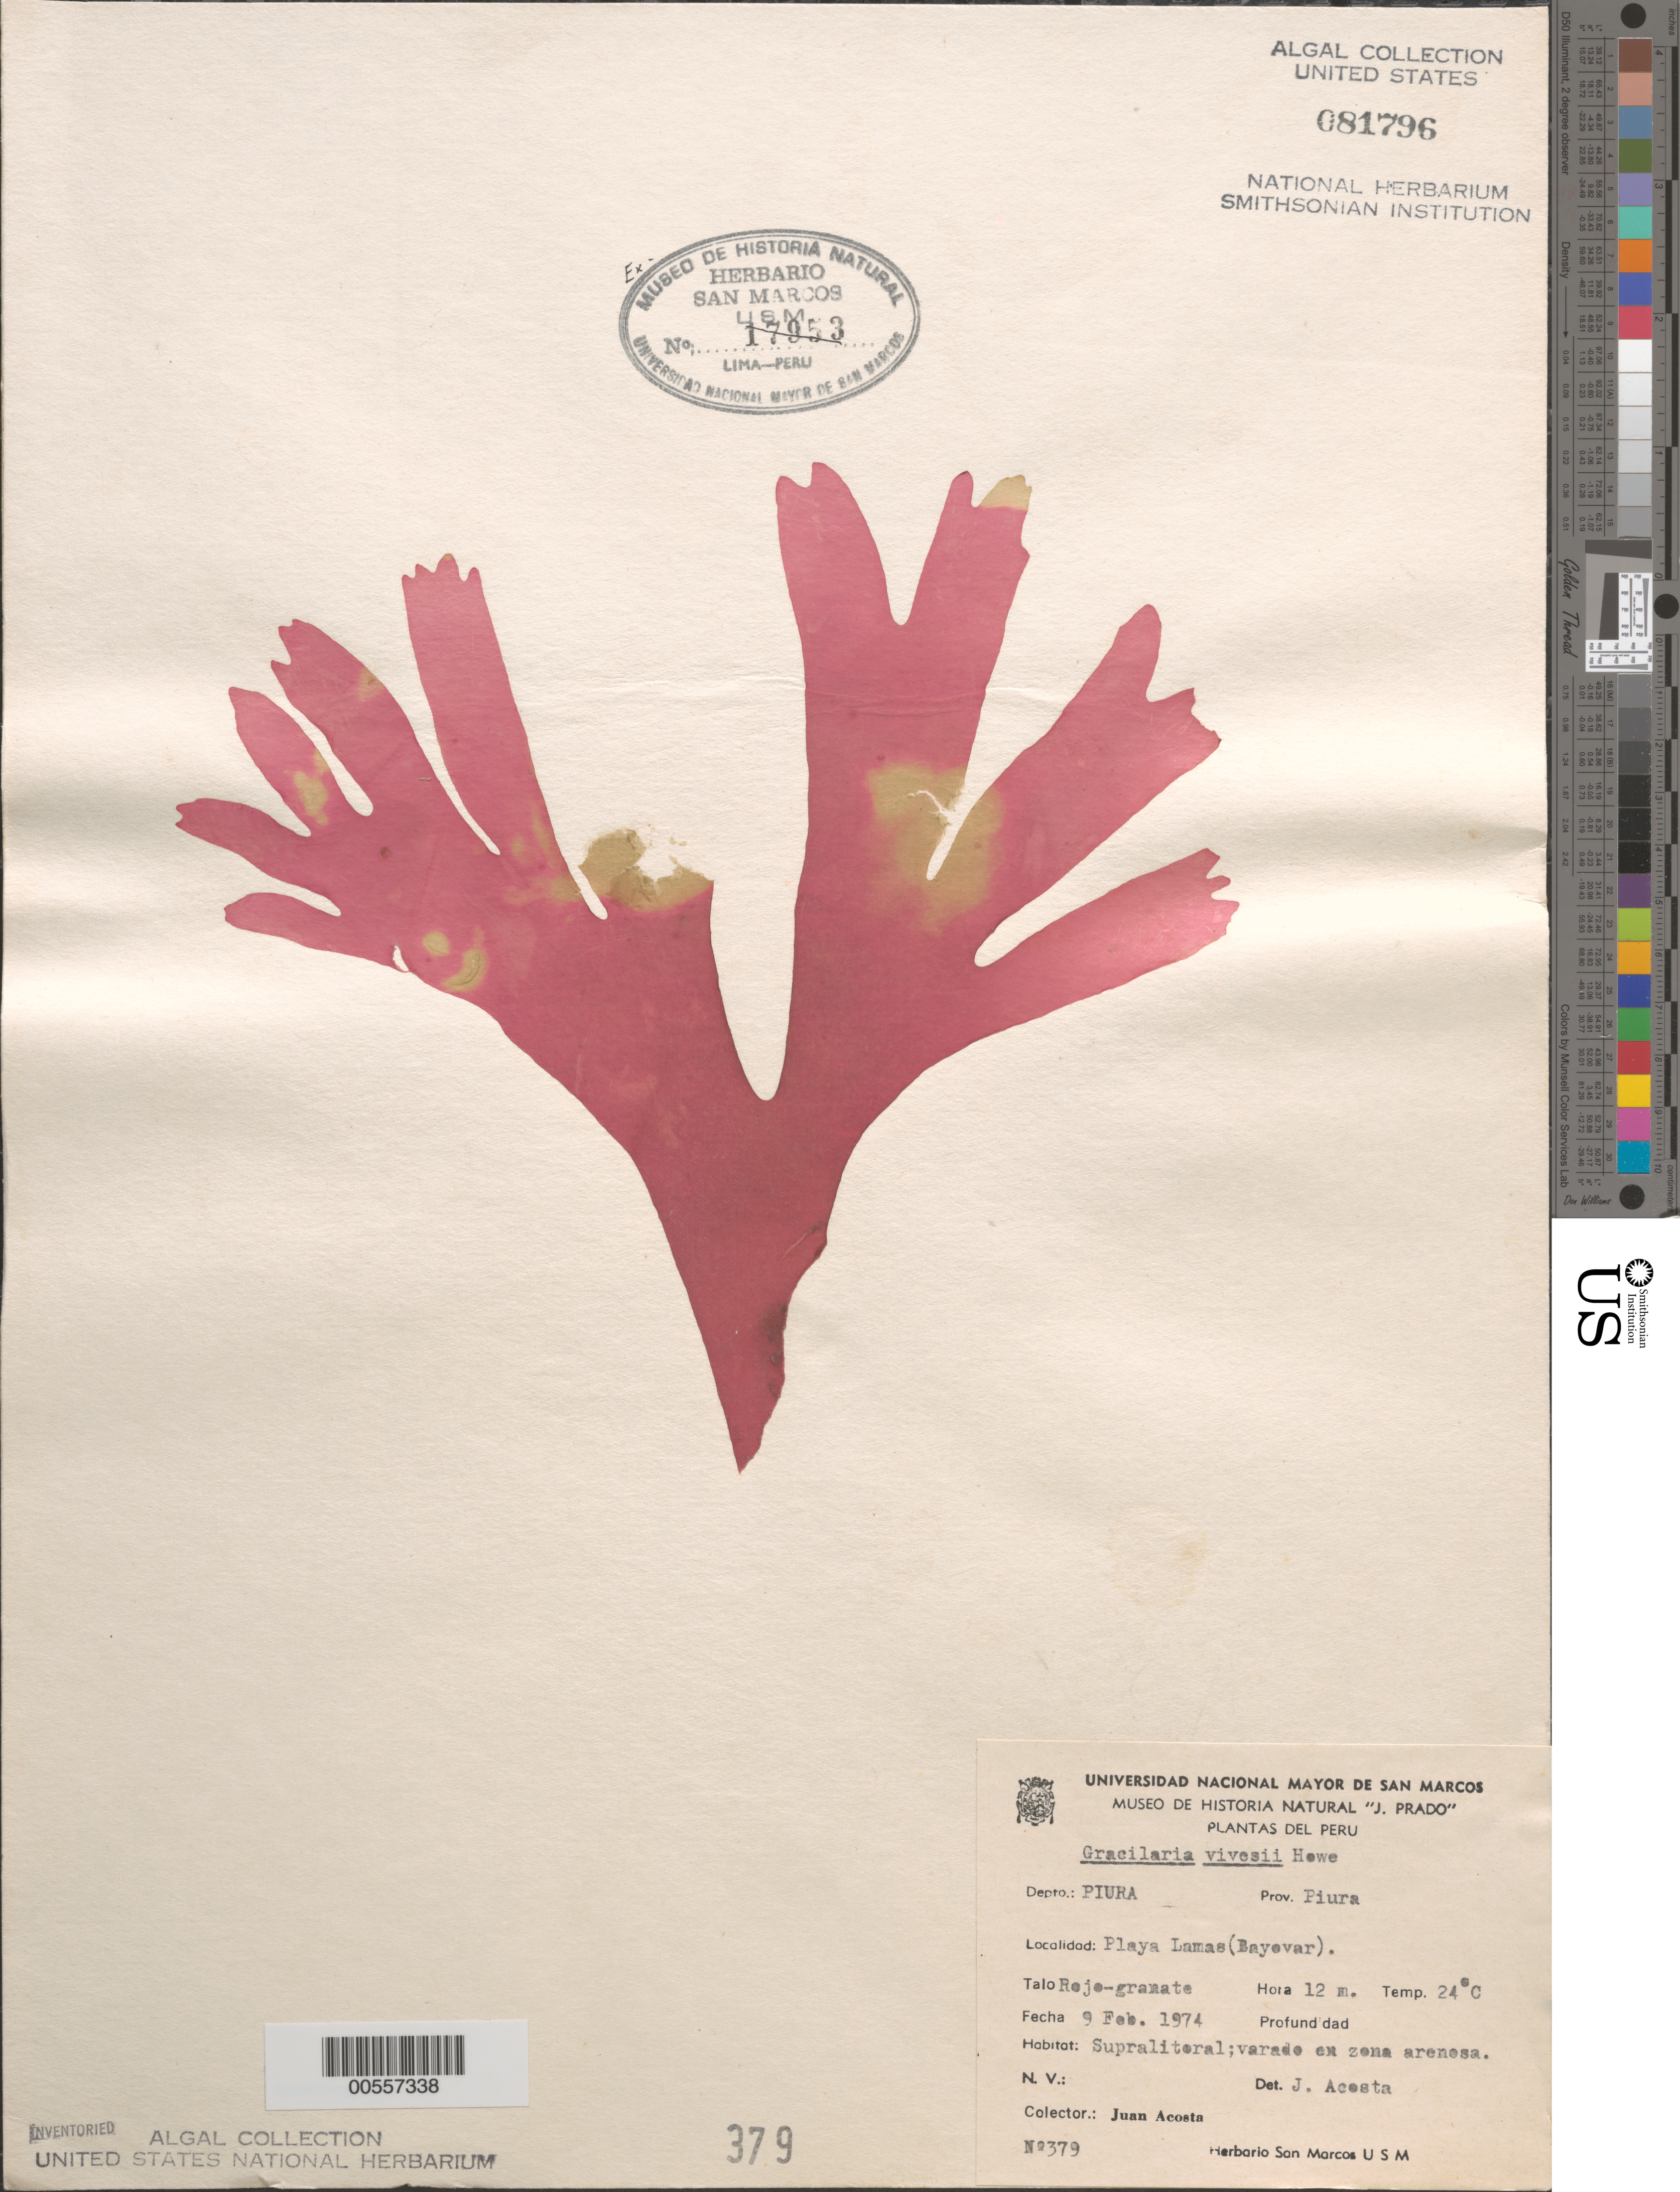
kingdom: Plantae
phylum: Rhodophyta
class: Florideophyceae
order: Gracilariales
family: Gracilariaceae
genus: Gracilaria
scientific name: Gracilaria vivesii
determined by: Acosta, J.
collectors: J. Acosta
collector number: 379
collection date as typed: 09 Feb 1974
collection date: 1974-02-09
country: Peru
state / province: Piura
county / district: Piura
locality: Playa Lamas (Bayovar), Piura Province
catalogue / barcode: US 81796